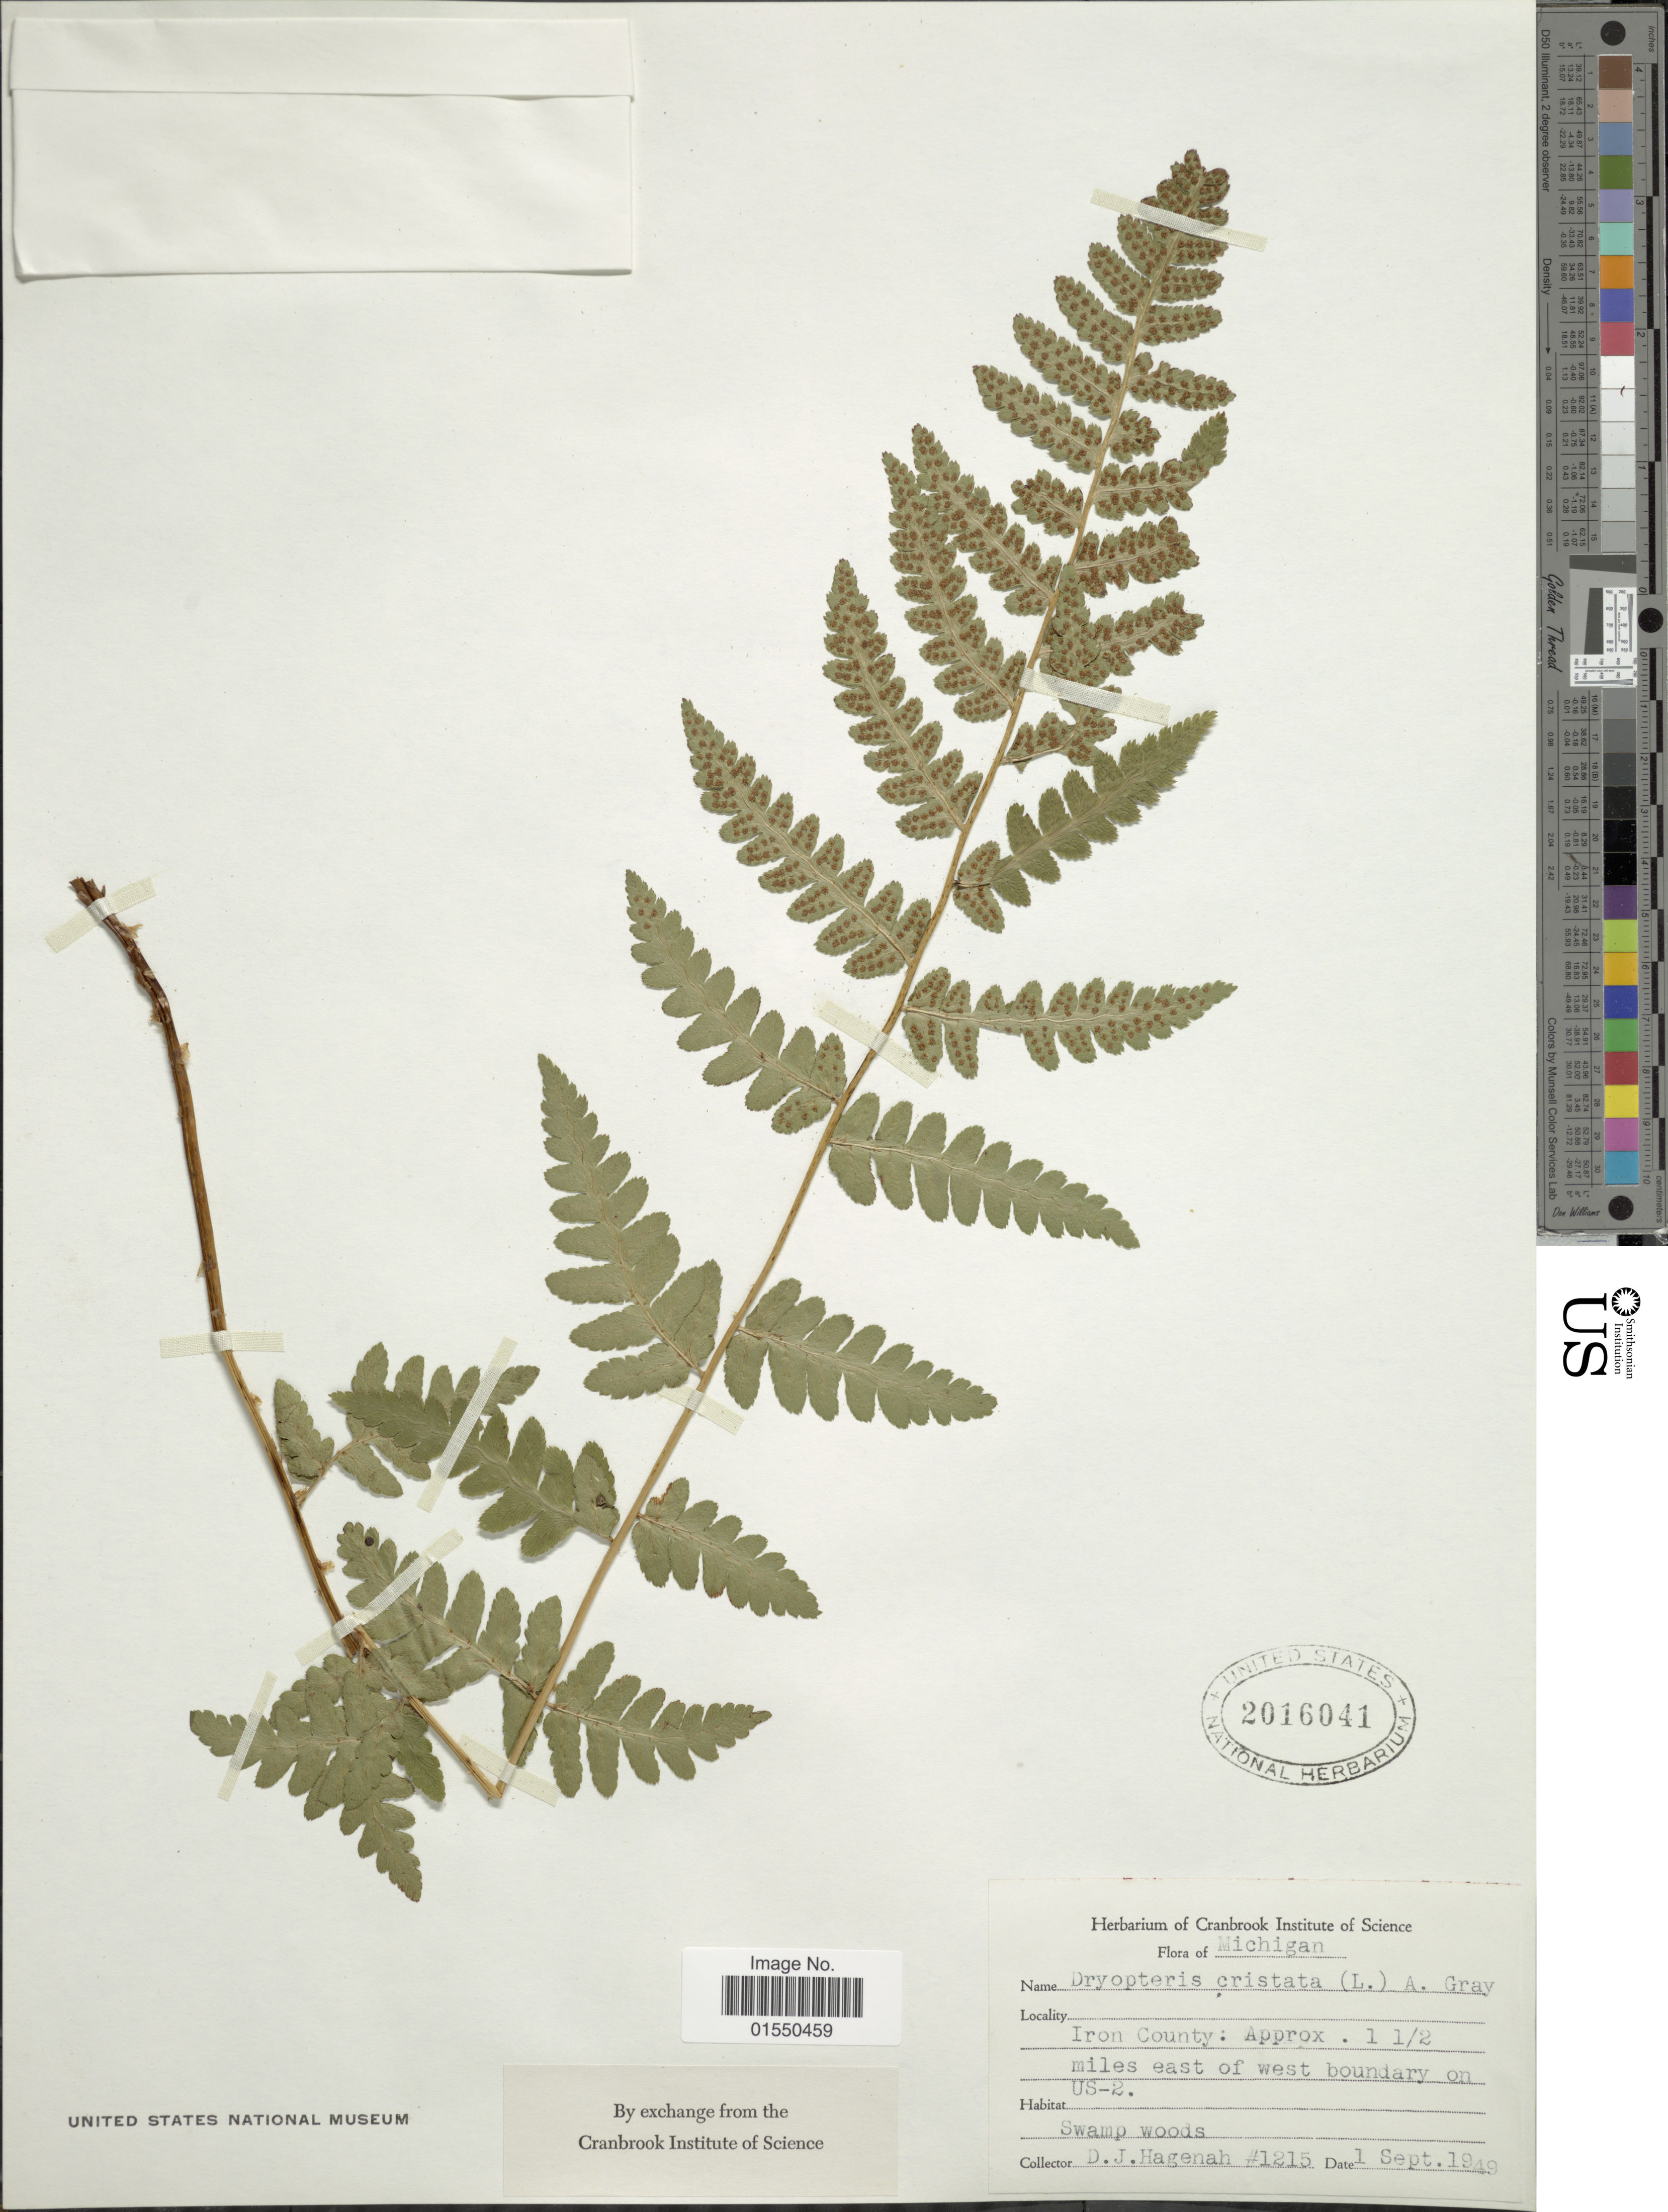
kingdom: Plantae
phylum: Tracheophyta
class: Polypodiopsida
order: Polypodiales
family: Dryopteridaceae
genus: Dryopteris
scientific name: Dryopteris cristata var. spinulosa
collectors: D. Hagenah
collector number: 1215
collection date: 1949-09-01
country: United States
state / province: Michigan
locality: Iron County: Approx 1 1/2 miles east of west boundary on US-2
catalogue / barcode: US 2016041